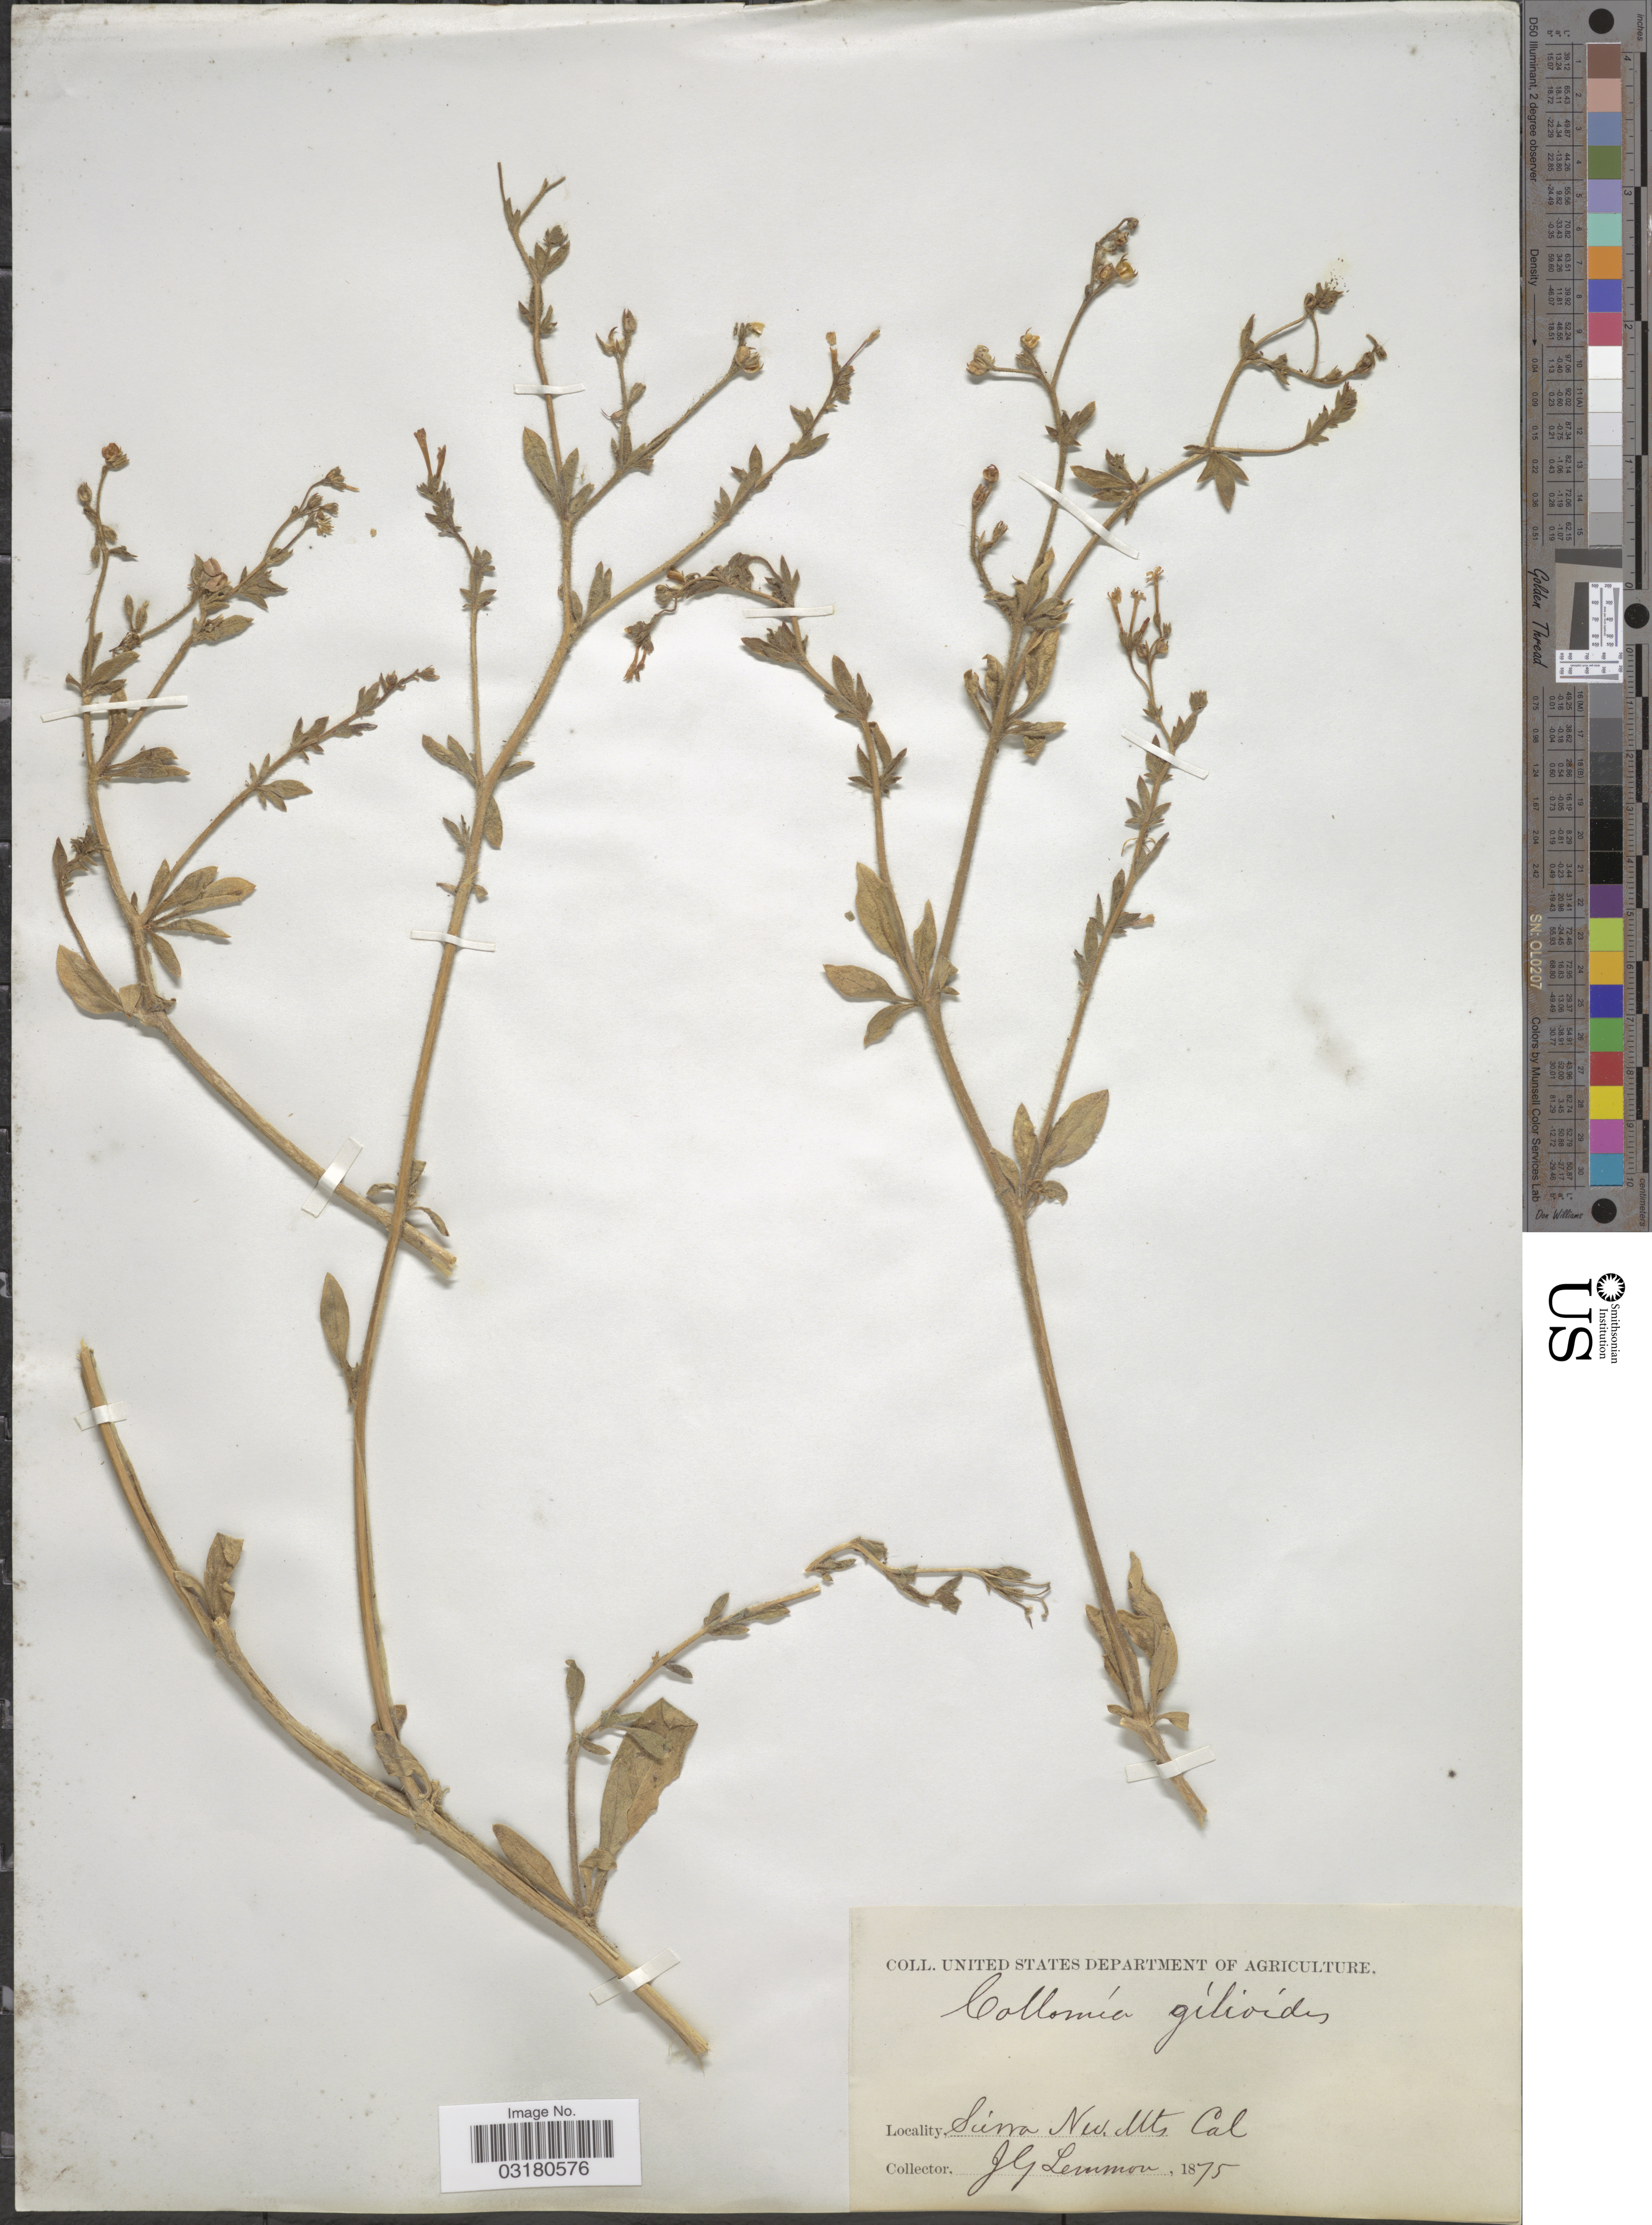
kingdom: Plantae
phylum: Tracheophyta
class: Magnoliopsida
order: Ericales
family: Polemoniaceae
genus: Allophyllum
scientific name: Allophyllum divaricatum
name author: (Nutt.) A.D. Grant & V.E. Grant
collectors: J. Lemmon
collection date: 1875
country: United States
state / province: California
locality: Sierra Nev. Mts.